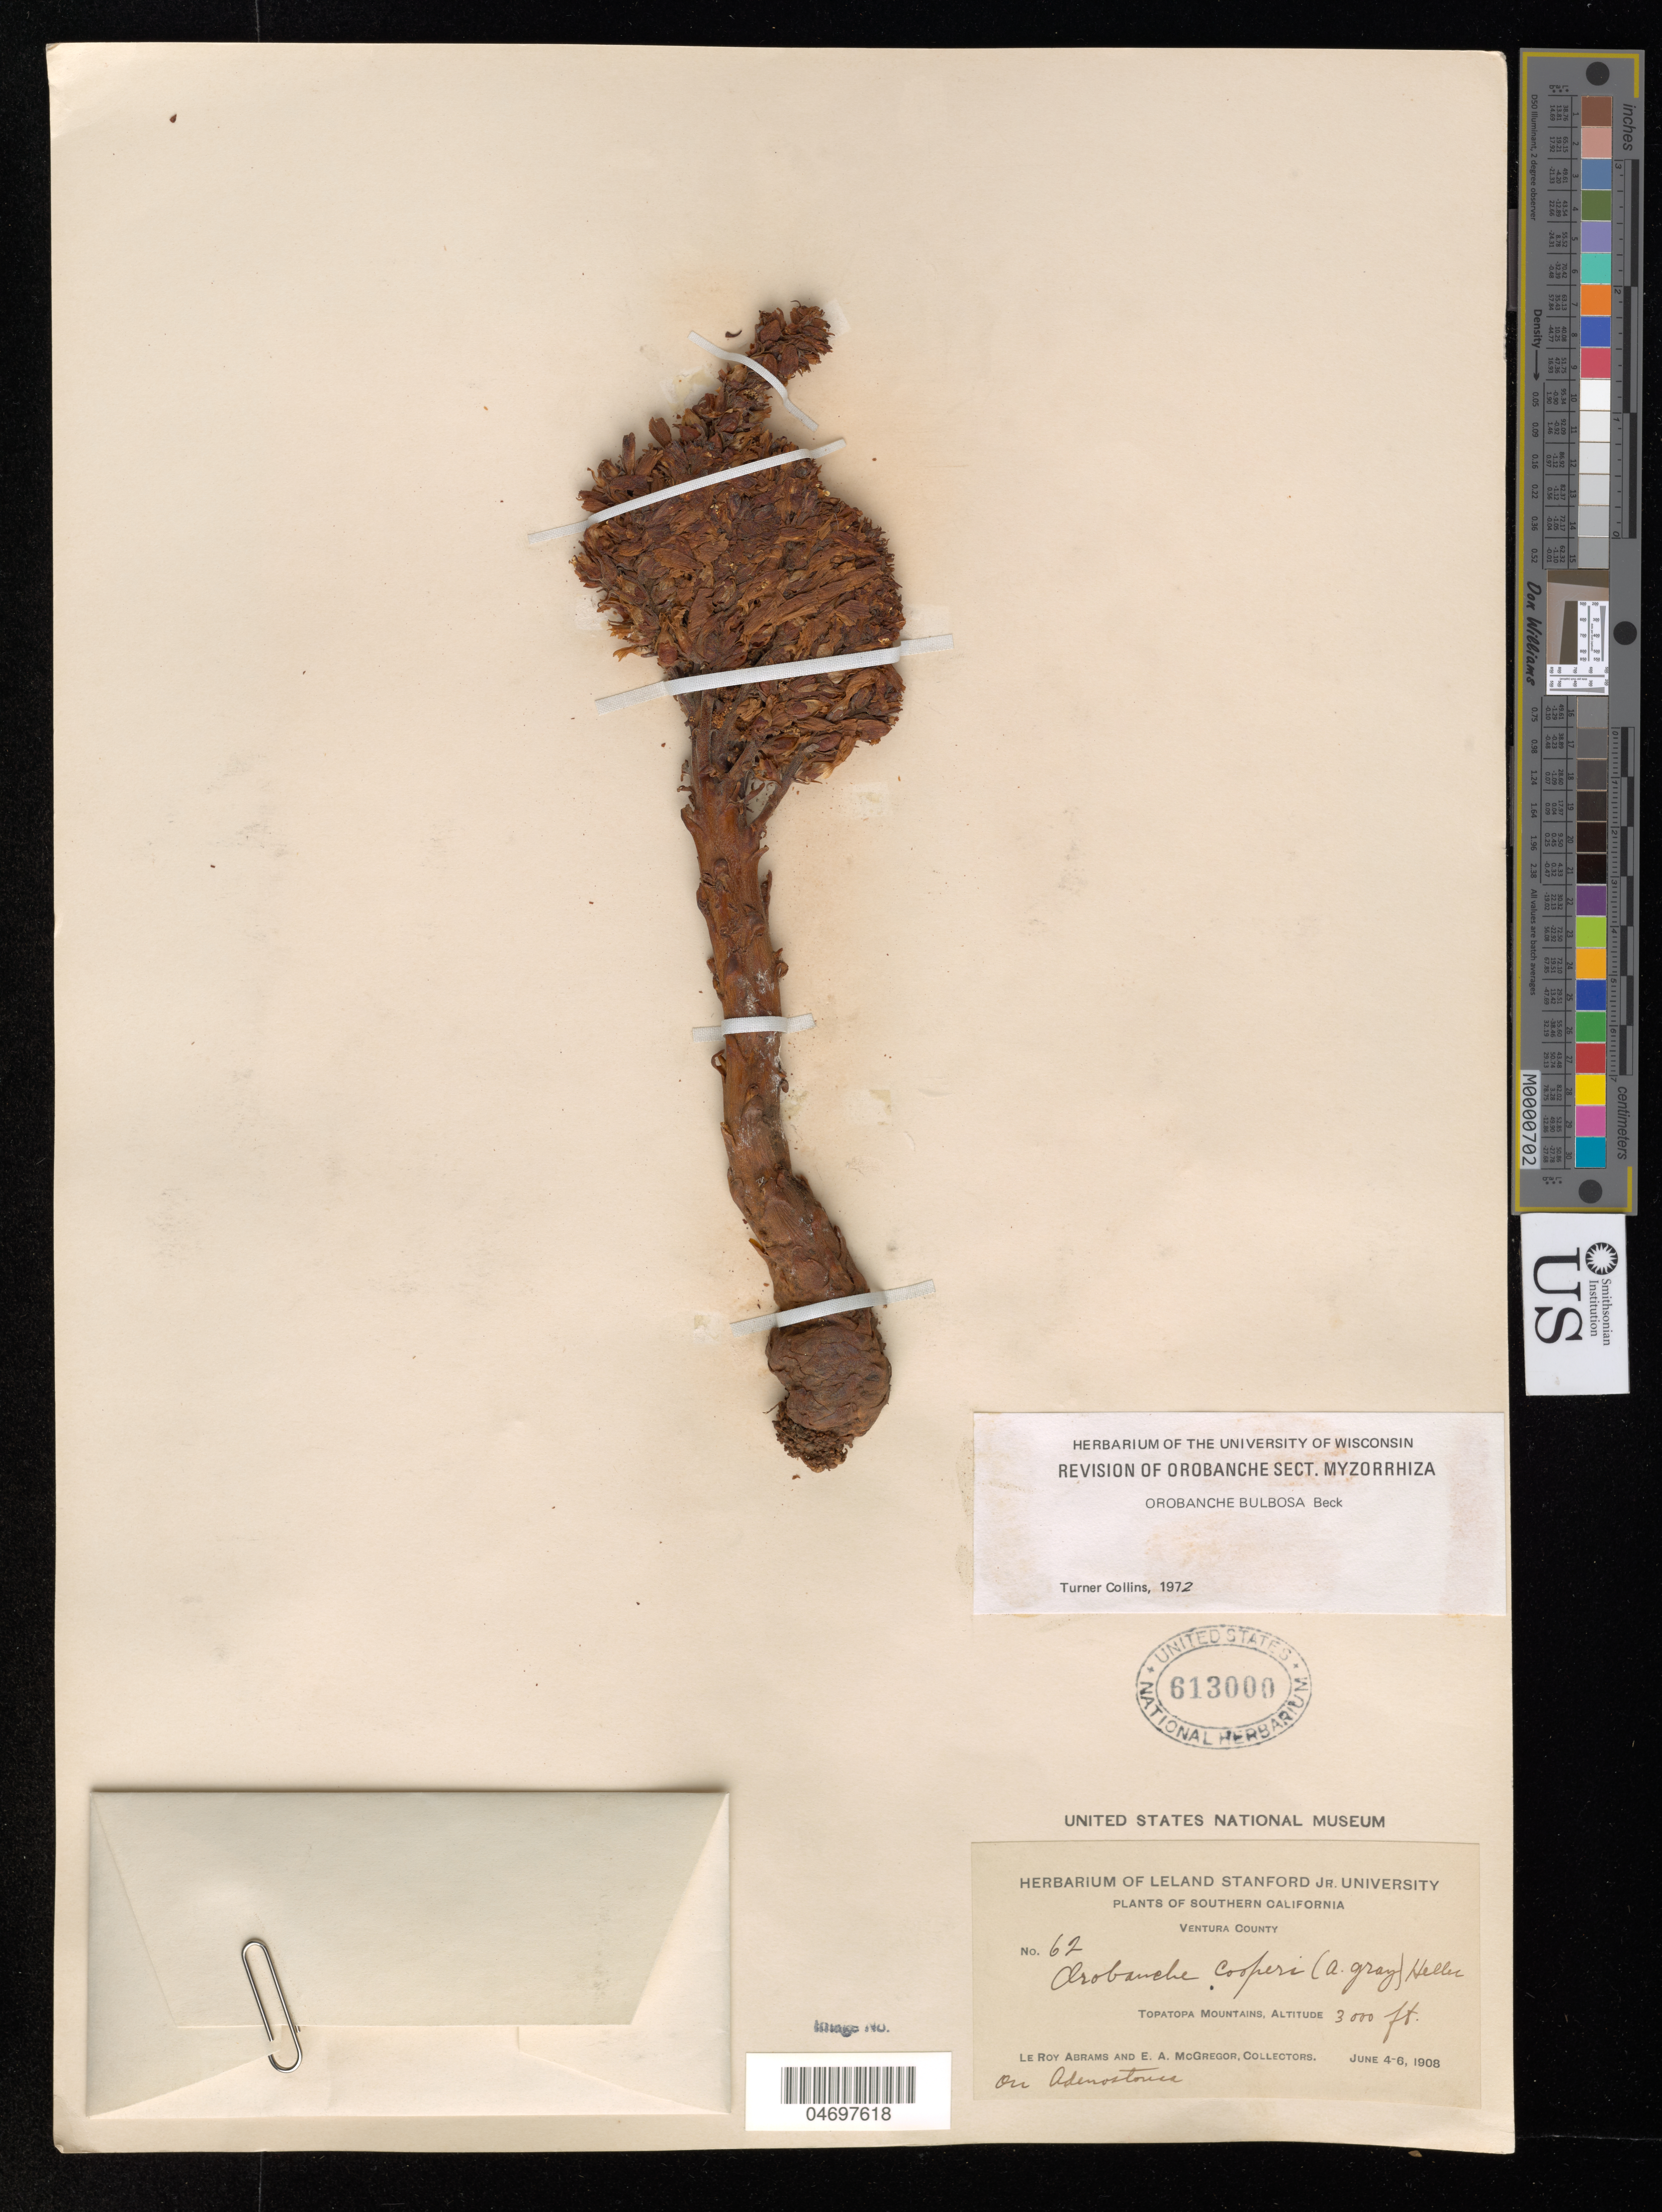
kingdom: Plantae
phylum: Tracheophyta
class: Magnoliopsida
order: Lamiales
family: Orobanchaceae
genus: Orobanche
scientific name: Orobanche cooperi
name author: (A. Gray) Heller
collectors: L. Abrams & E. A. McGregor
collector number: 62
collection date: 1908-06-04/1908-06-06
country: United States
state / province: California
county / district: Ventura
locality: Topatopa Mountains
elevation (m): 914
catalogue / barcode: US 613000